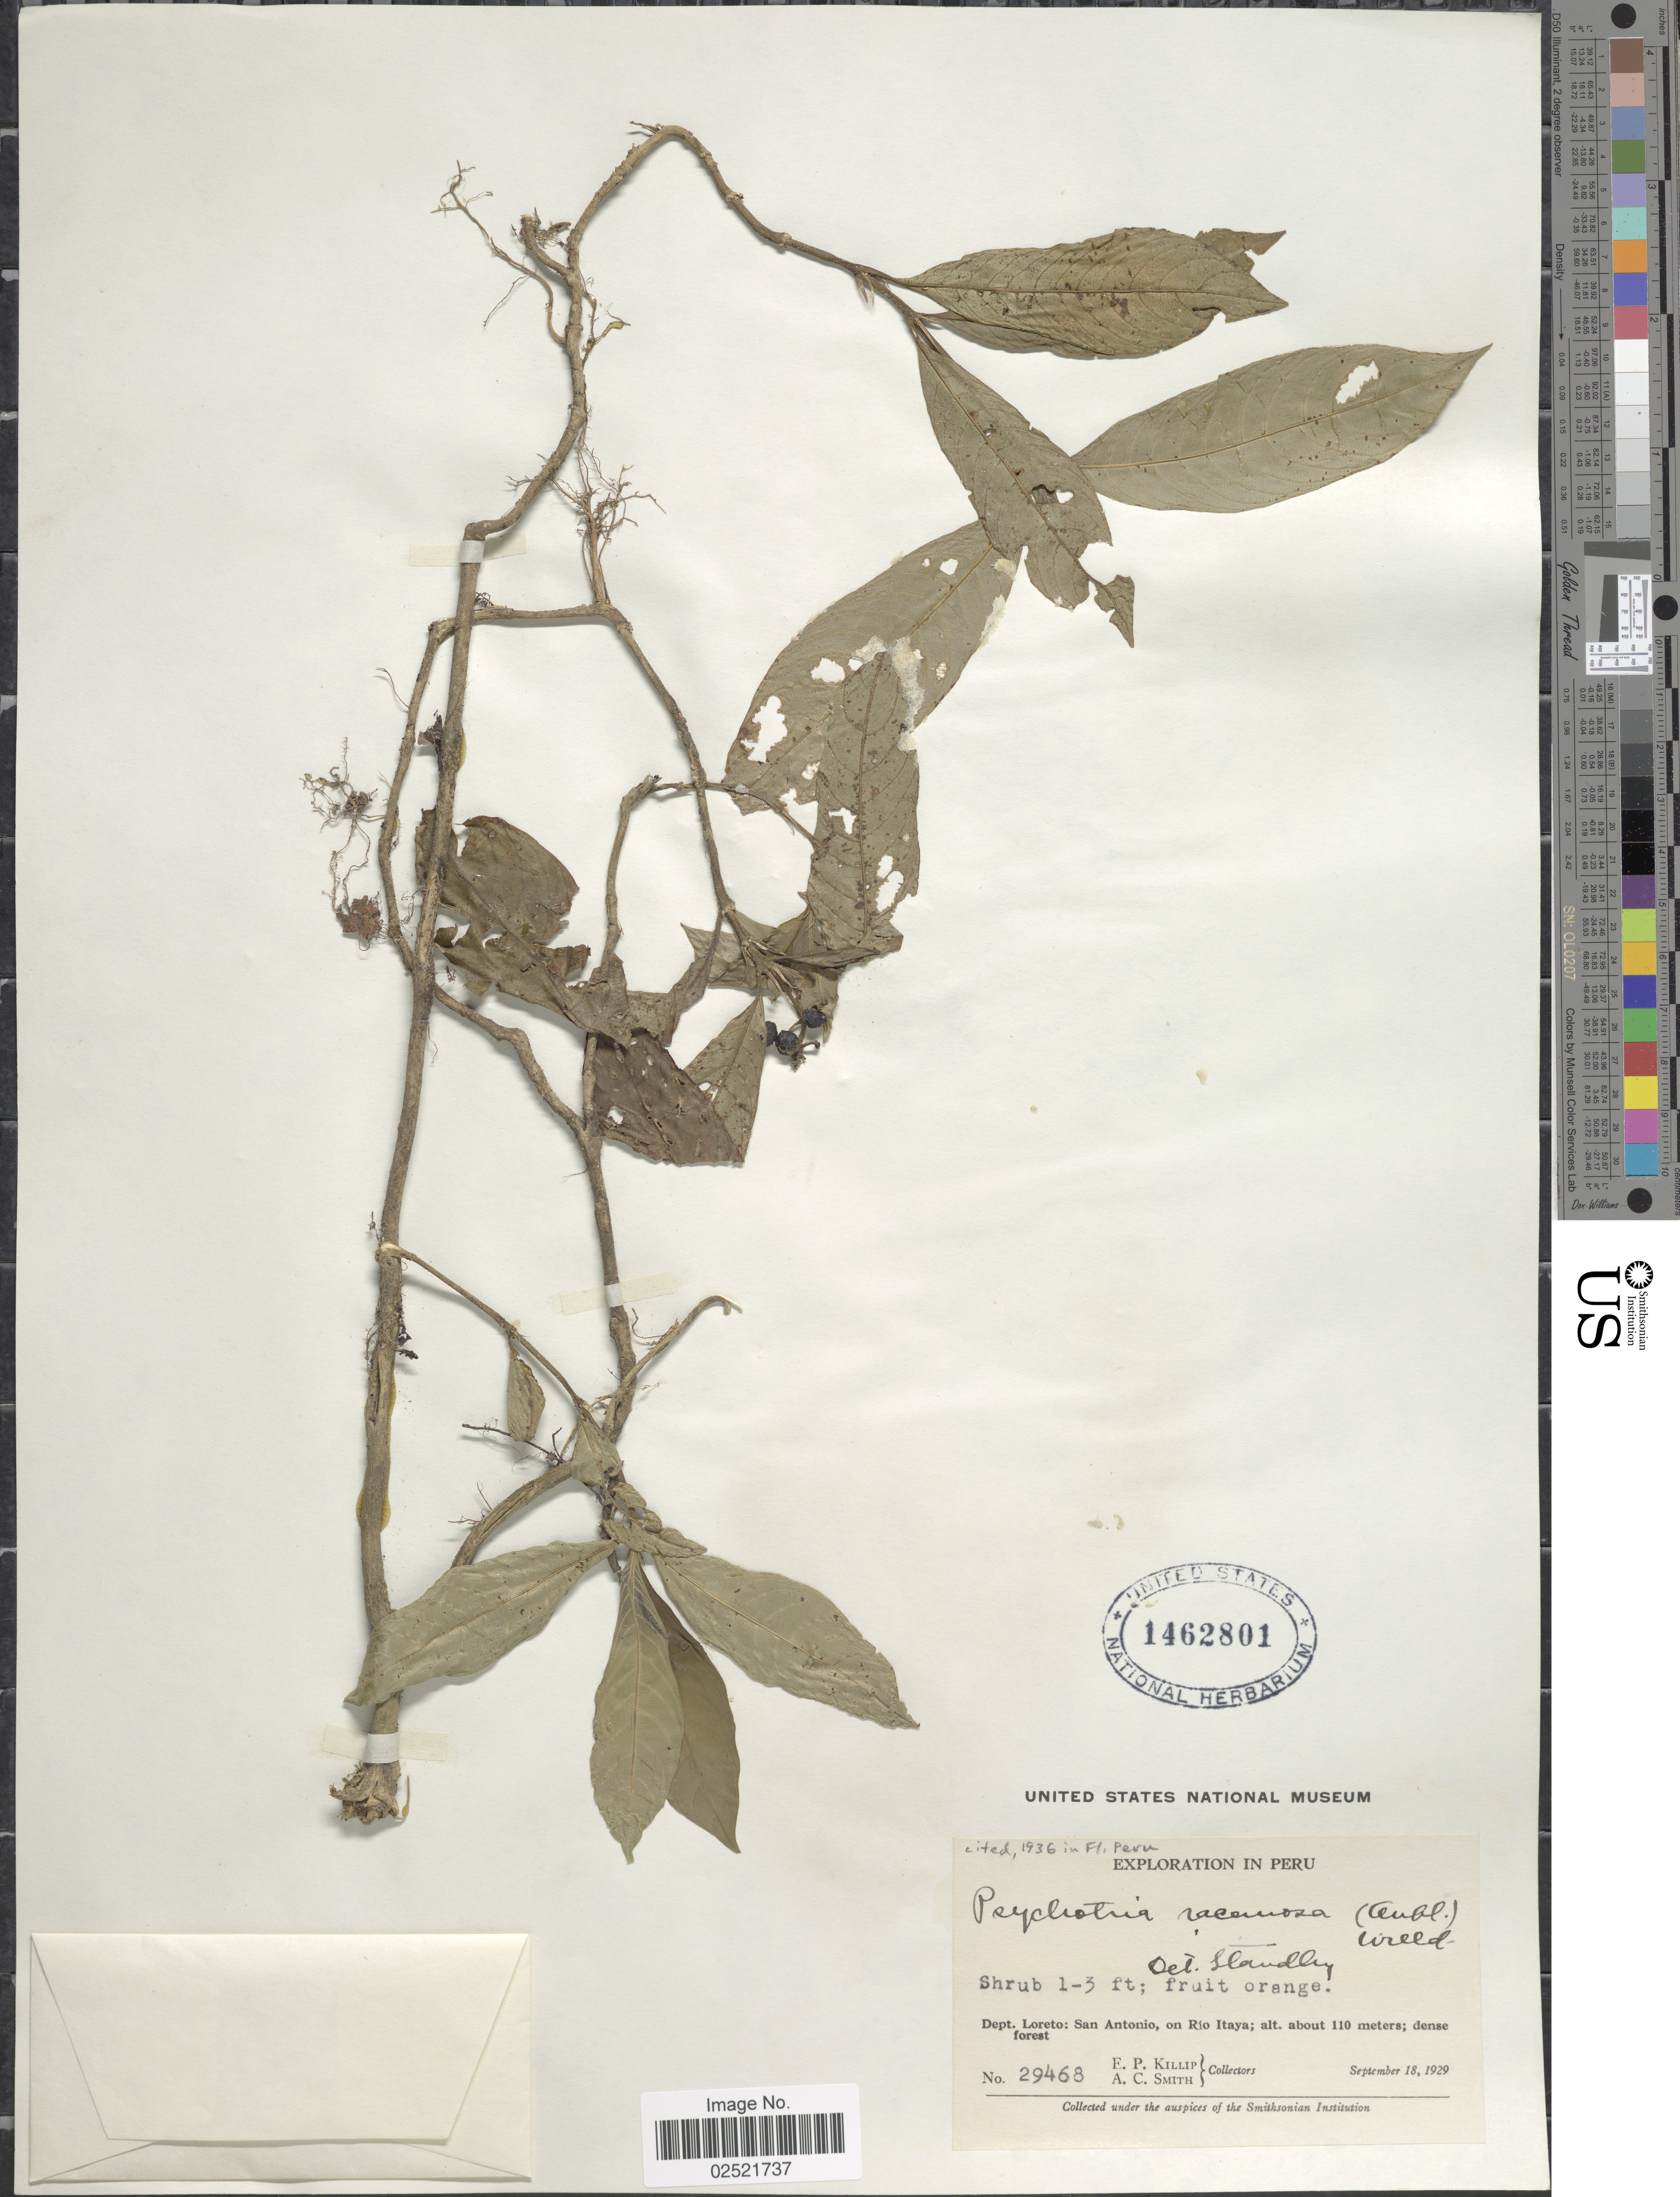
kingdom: Plantae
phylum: Tracheophyta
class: Magnoliopsida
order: Gentianales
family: Rubiaceae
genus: Psychotria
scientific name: Psychotria racemosa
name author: (Aubl.) Raeuschel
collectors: E. P. Killip & A. C. Smith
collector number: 29468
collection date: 1929-09-18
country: Peru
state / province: Loreto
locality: San Antonio, on Rio Itaya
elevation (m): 110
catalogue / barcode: US 1462801